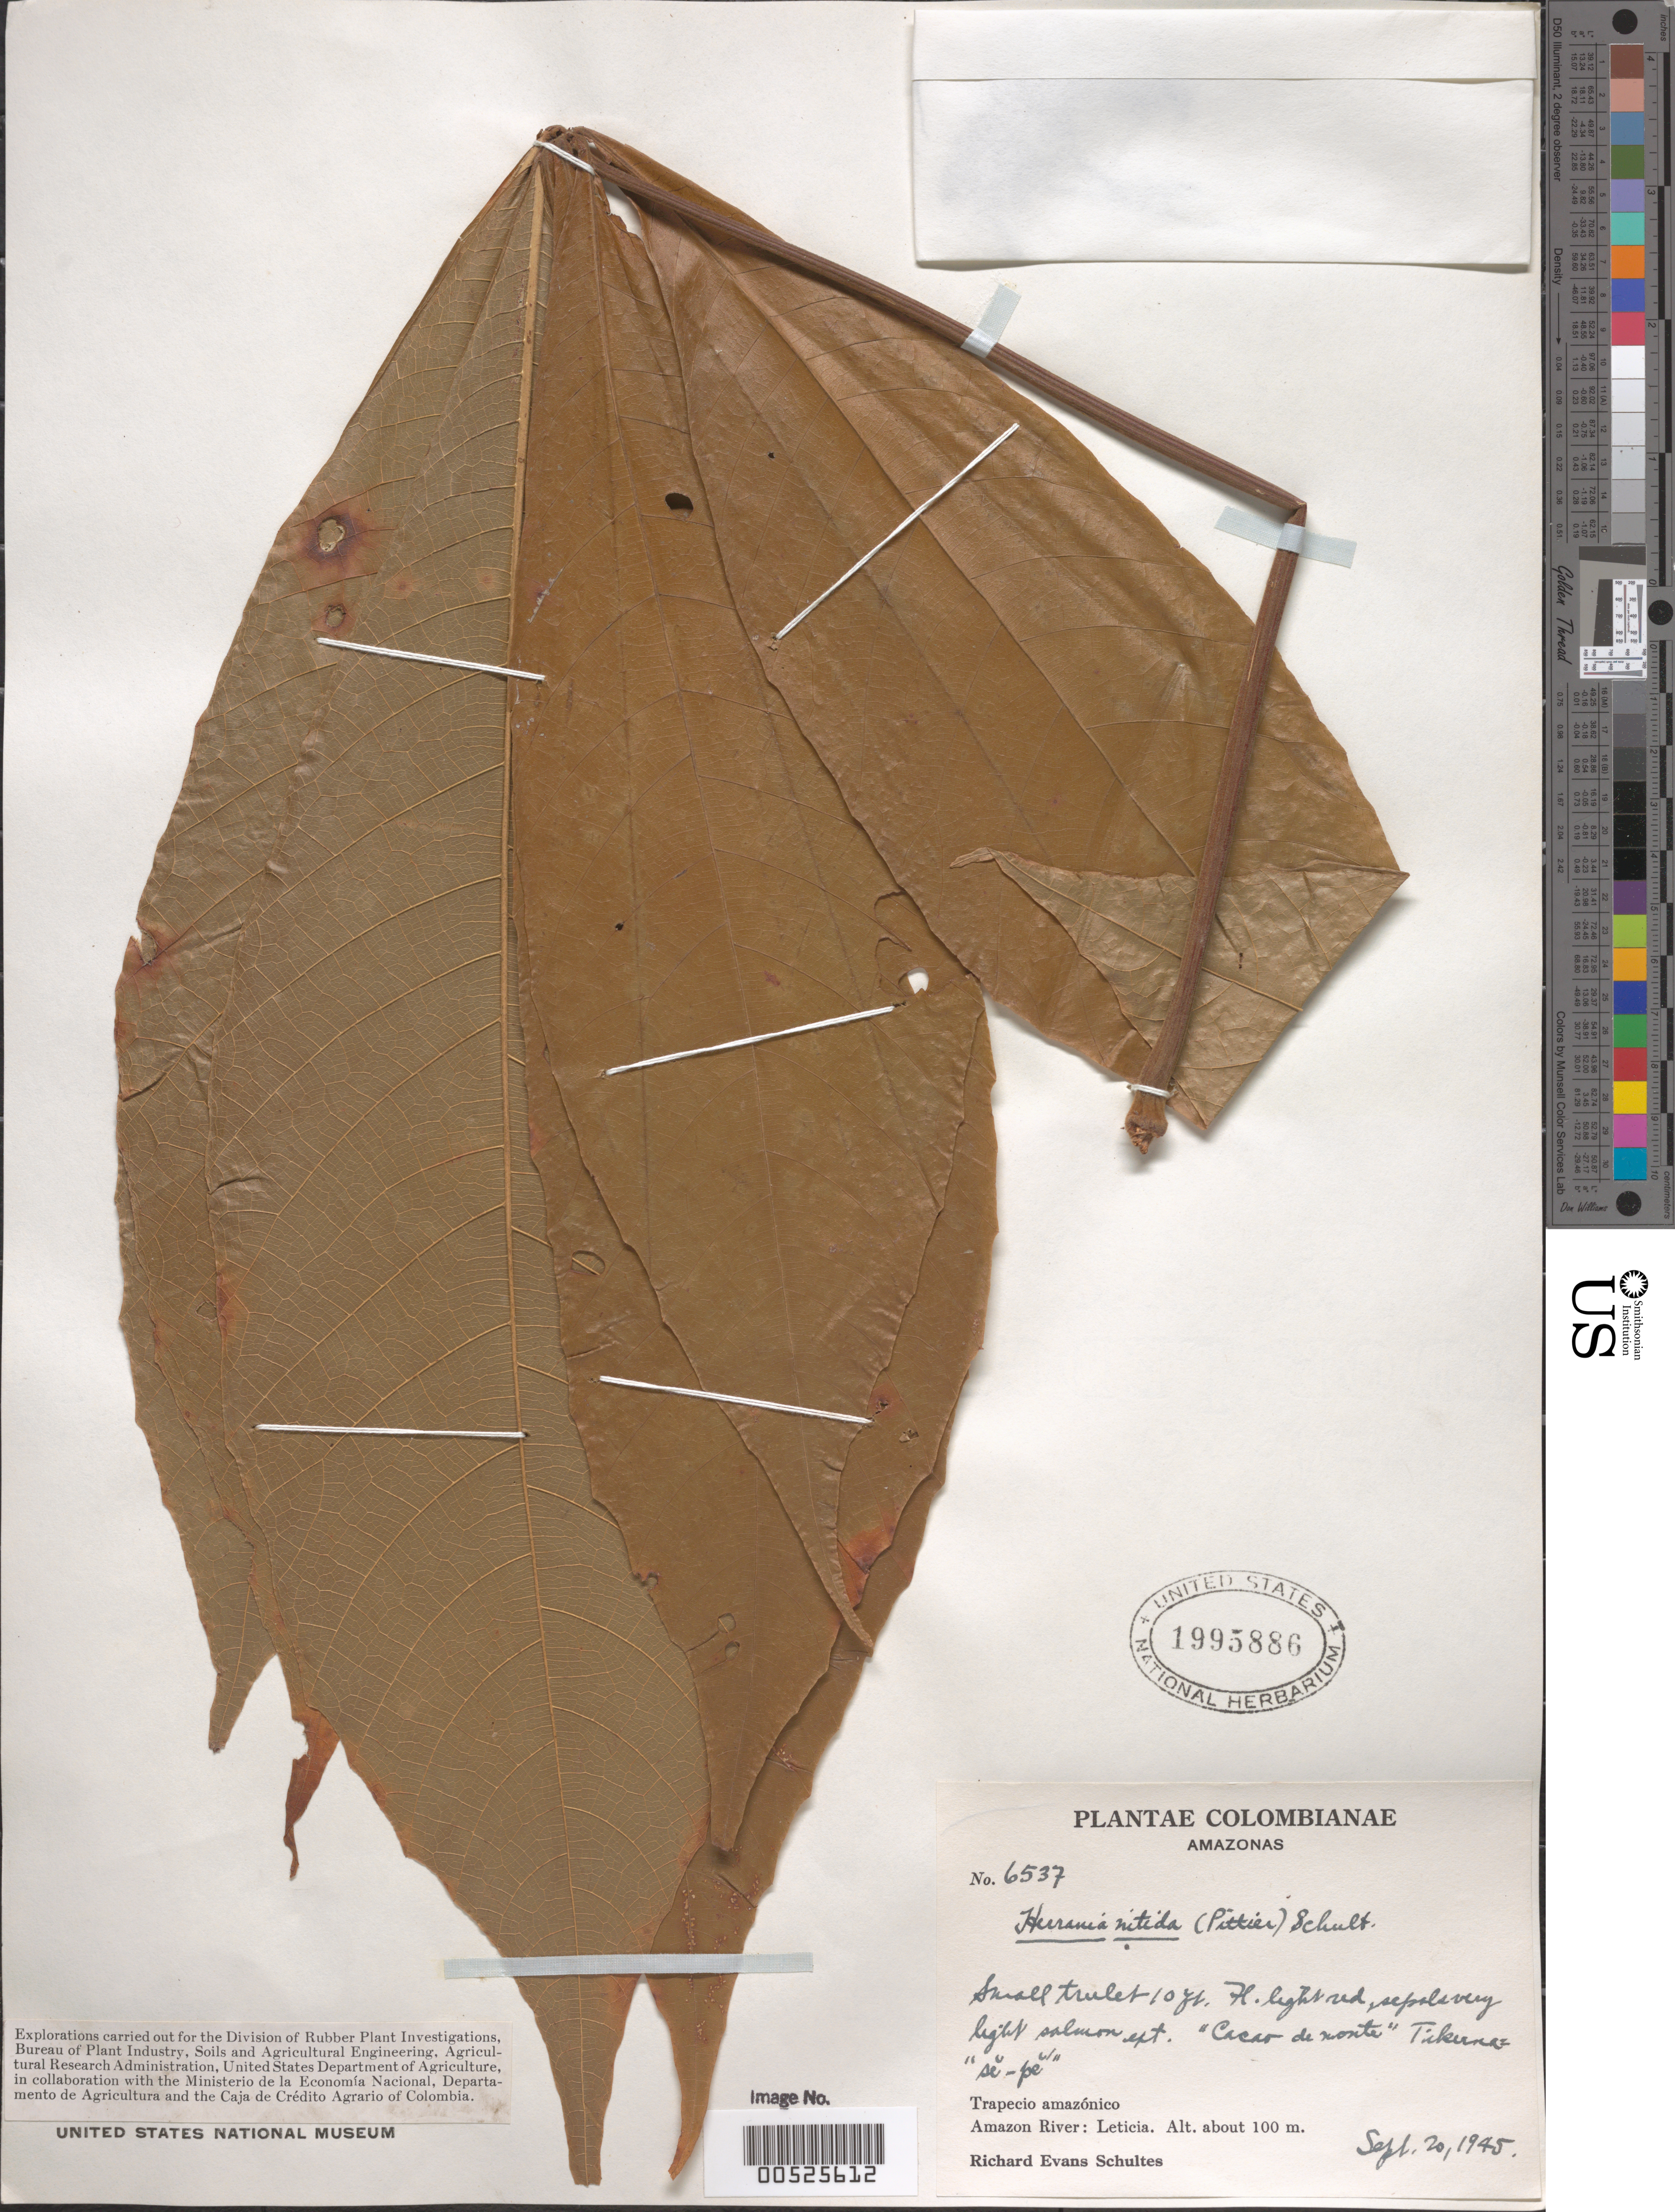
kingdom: Plantae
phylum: Tracheophyta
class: Magnoliopsida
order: Malvales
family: Malvaceae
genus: Herrania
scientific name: Herrania nitida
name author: (Poepp.) R.E. Schult.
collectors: R. E. Schultes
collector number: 6537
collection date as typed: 20 Sep 1945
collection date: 1945-09-20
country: Colombia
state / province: Amazônas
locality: Rio Amazonas: Leticia.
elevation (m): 100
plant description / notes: Common name: Cacao del Monte; Common name: Se-pe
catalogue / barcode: US 1995886